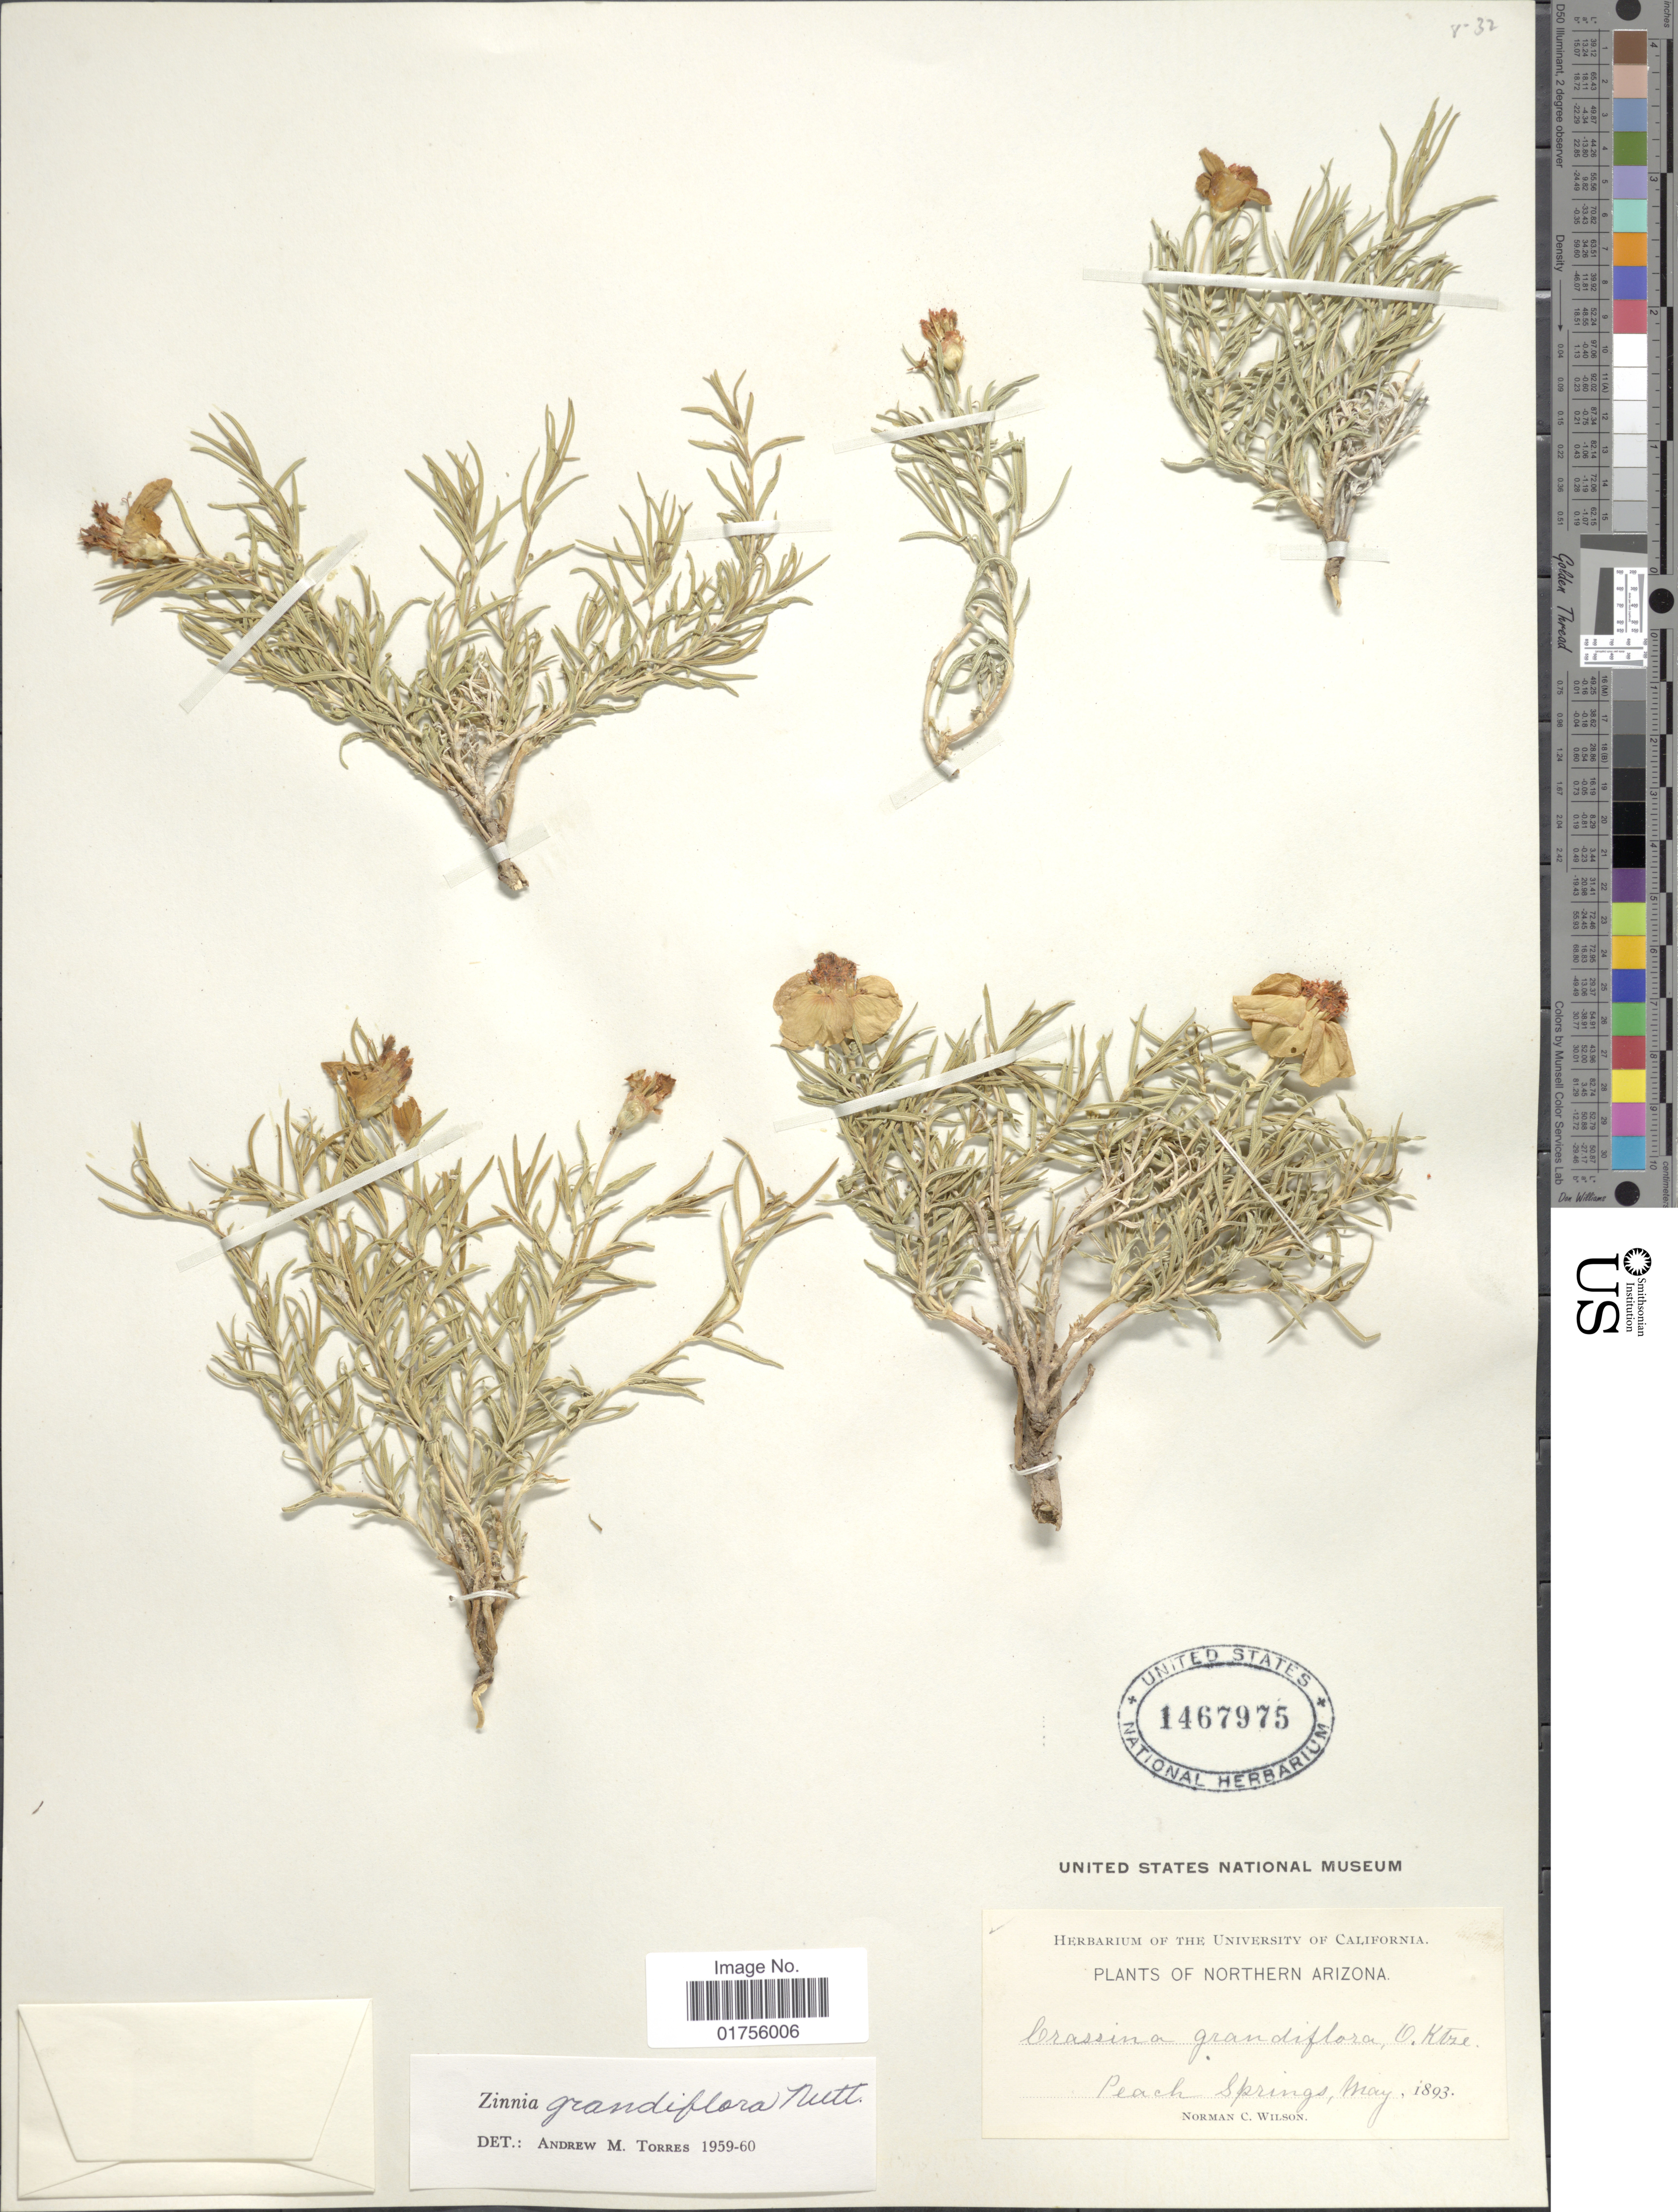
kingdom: Plantae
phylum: Tracheophyta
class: Magnoliopsida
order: Asterales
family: Asteraceae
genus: Zinnia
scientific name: Zinnia grandiflora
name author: Nutt.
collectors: N. C. Wilson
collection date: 1893-05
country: United States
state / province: Arizona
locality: Northern Arizona, Peach Spring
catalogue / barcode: US 1467975